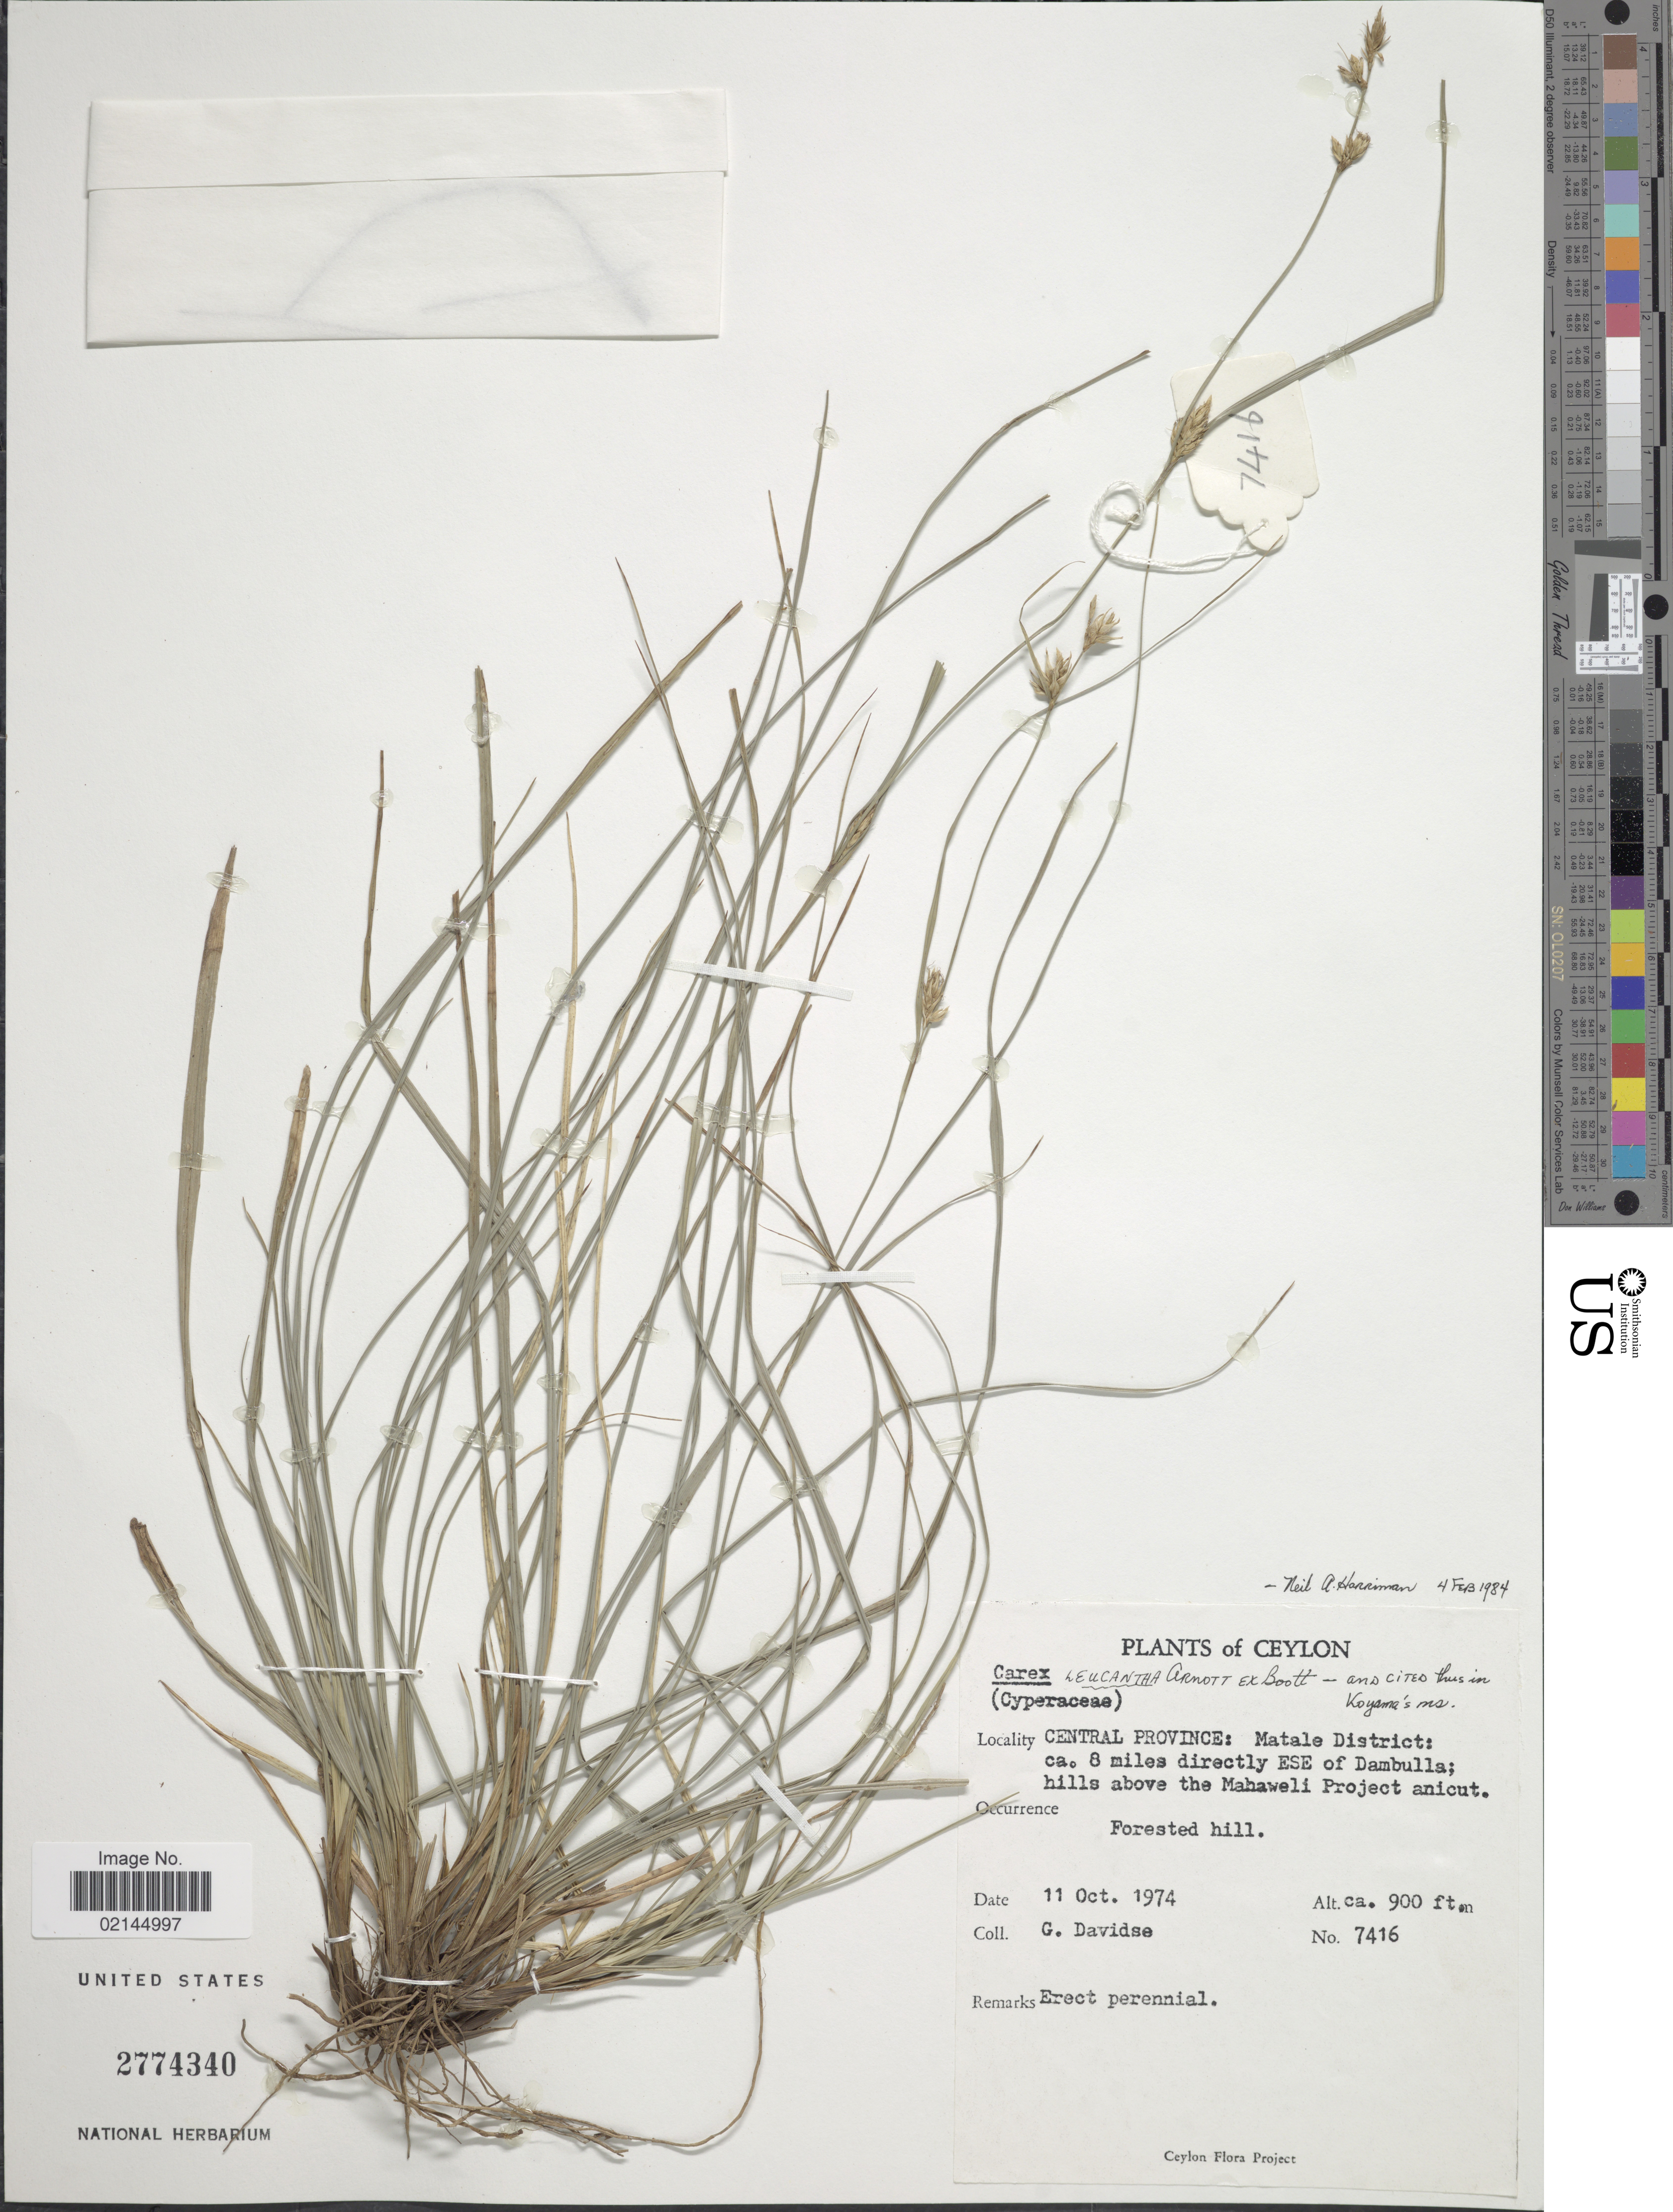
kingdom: Plantae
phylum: Tracheophyta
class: Liliopsida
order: Poales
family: Cyperaceae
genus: Carex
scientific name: Carex leucantha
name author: Arn. ex Boott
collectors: G. Davidse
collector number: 7416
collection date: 1974-10-11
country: Sri Lanka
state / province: Central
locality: Ceylon, Central Province: Matale District: ca. 8 milrd directly ESE of Dambulla, hills above the Mahaweli Project anicut, forested hill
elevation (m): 274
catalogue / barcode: US 2774340